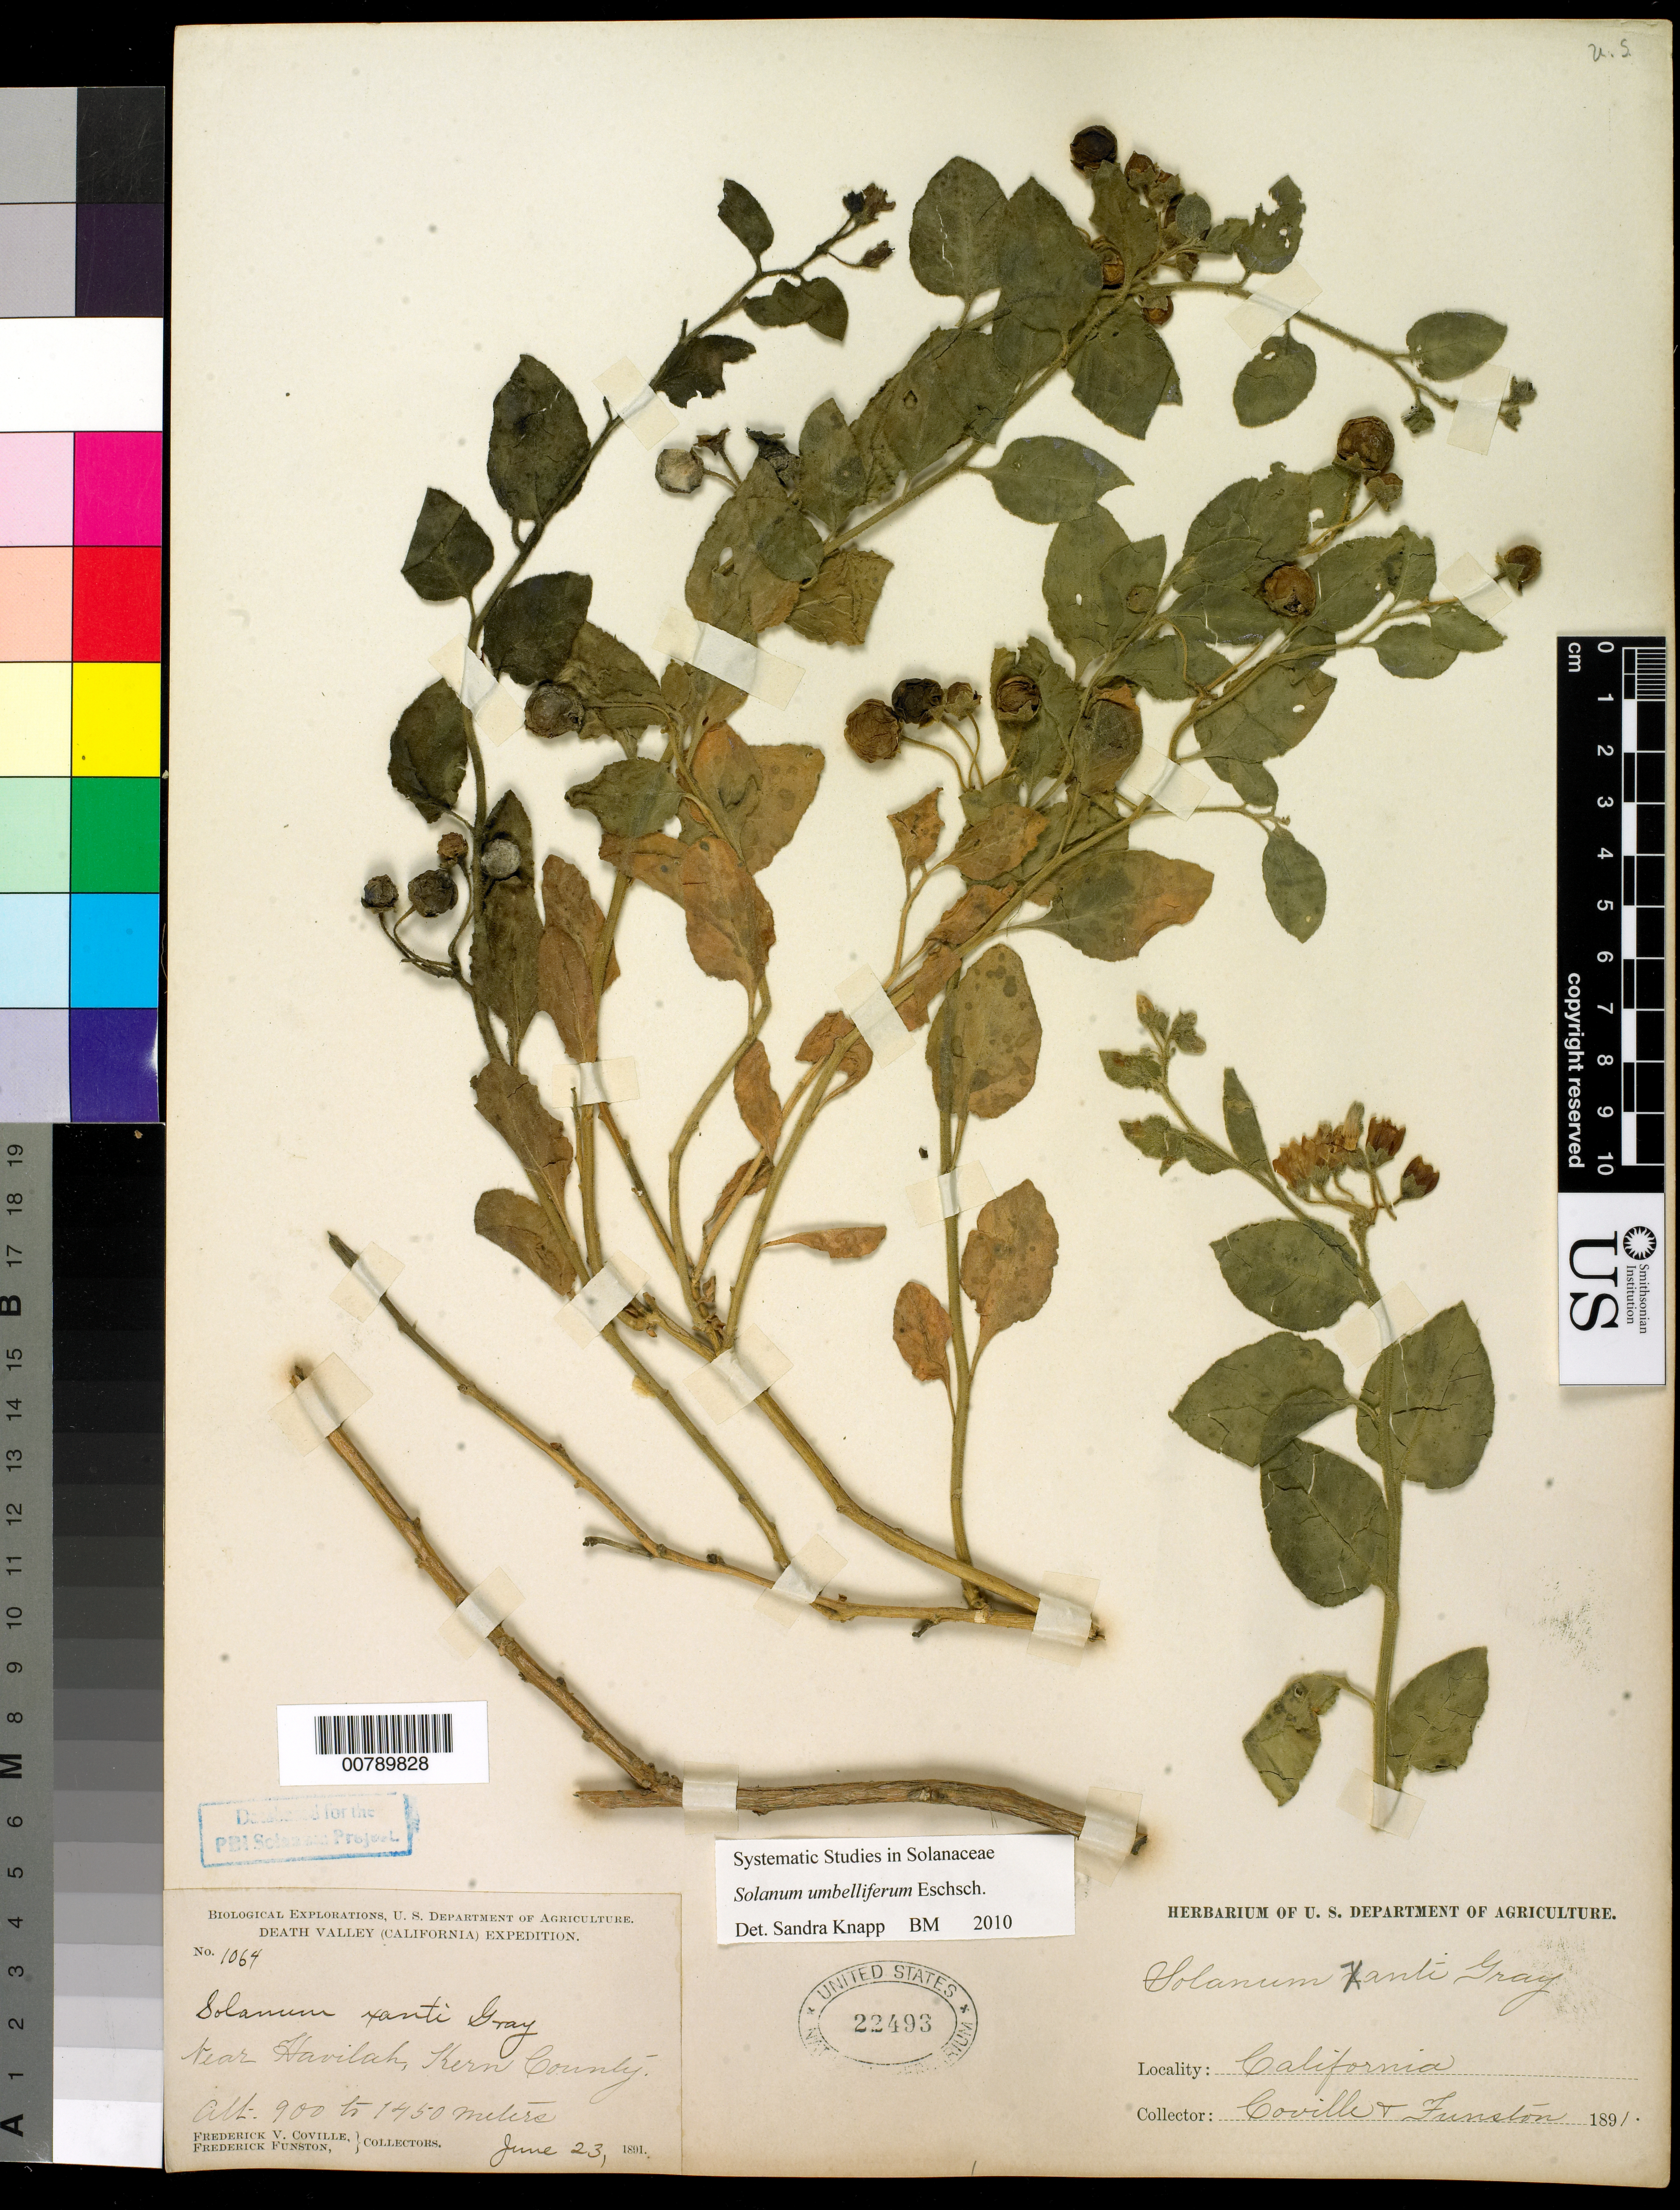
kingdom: Plantae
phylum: Tracheophyta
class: Magnoliopsida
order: Solanales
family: Solanaceae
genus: Solanum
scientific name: Solanum umbelliferum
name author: Eschsch.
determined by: Knapp, S. D.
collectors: F. V. Coville & F. Funston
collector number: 1064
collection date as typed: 23 Jun 1891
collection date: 1891-06-23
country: United States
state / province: California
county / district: Kern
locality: Near Havilah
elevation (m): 900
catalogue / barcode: US 22493